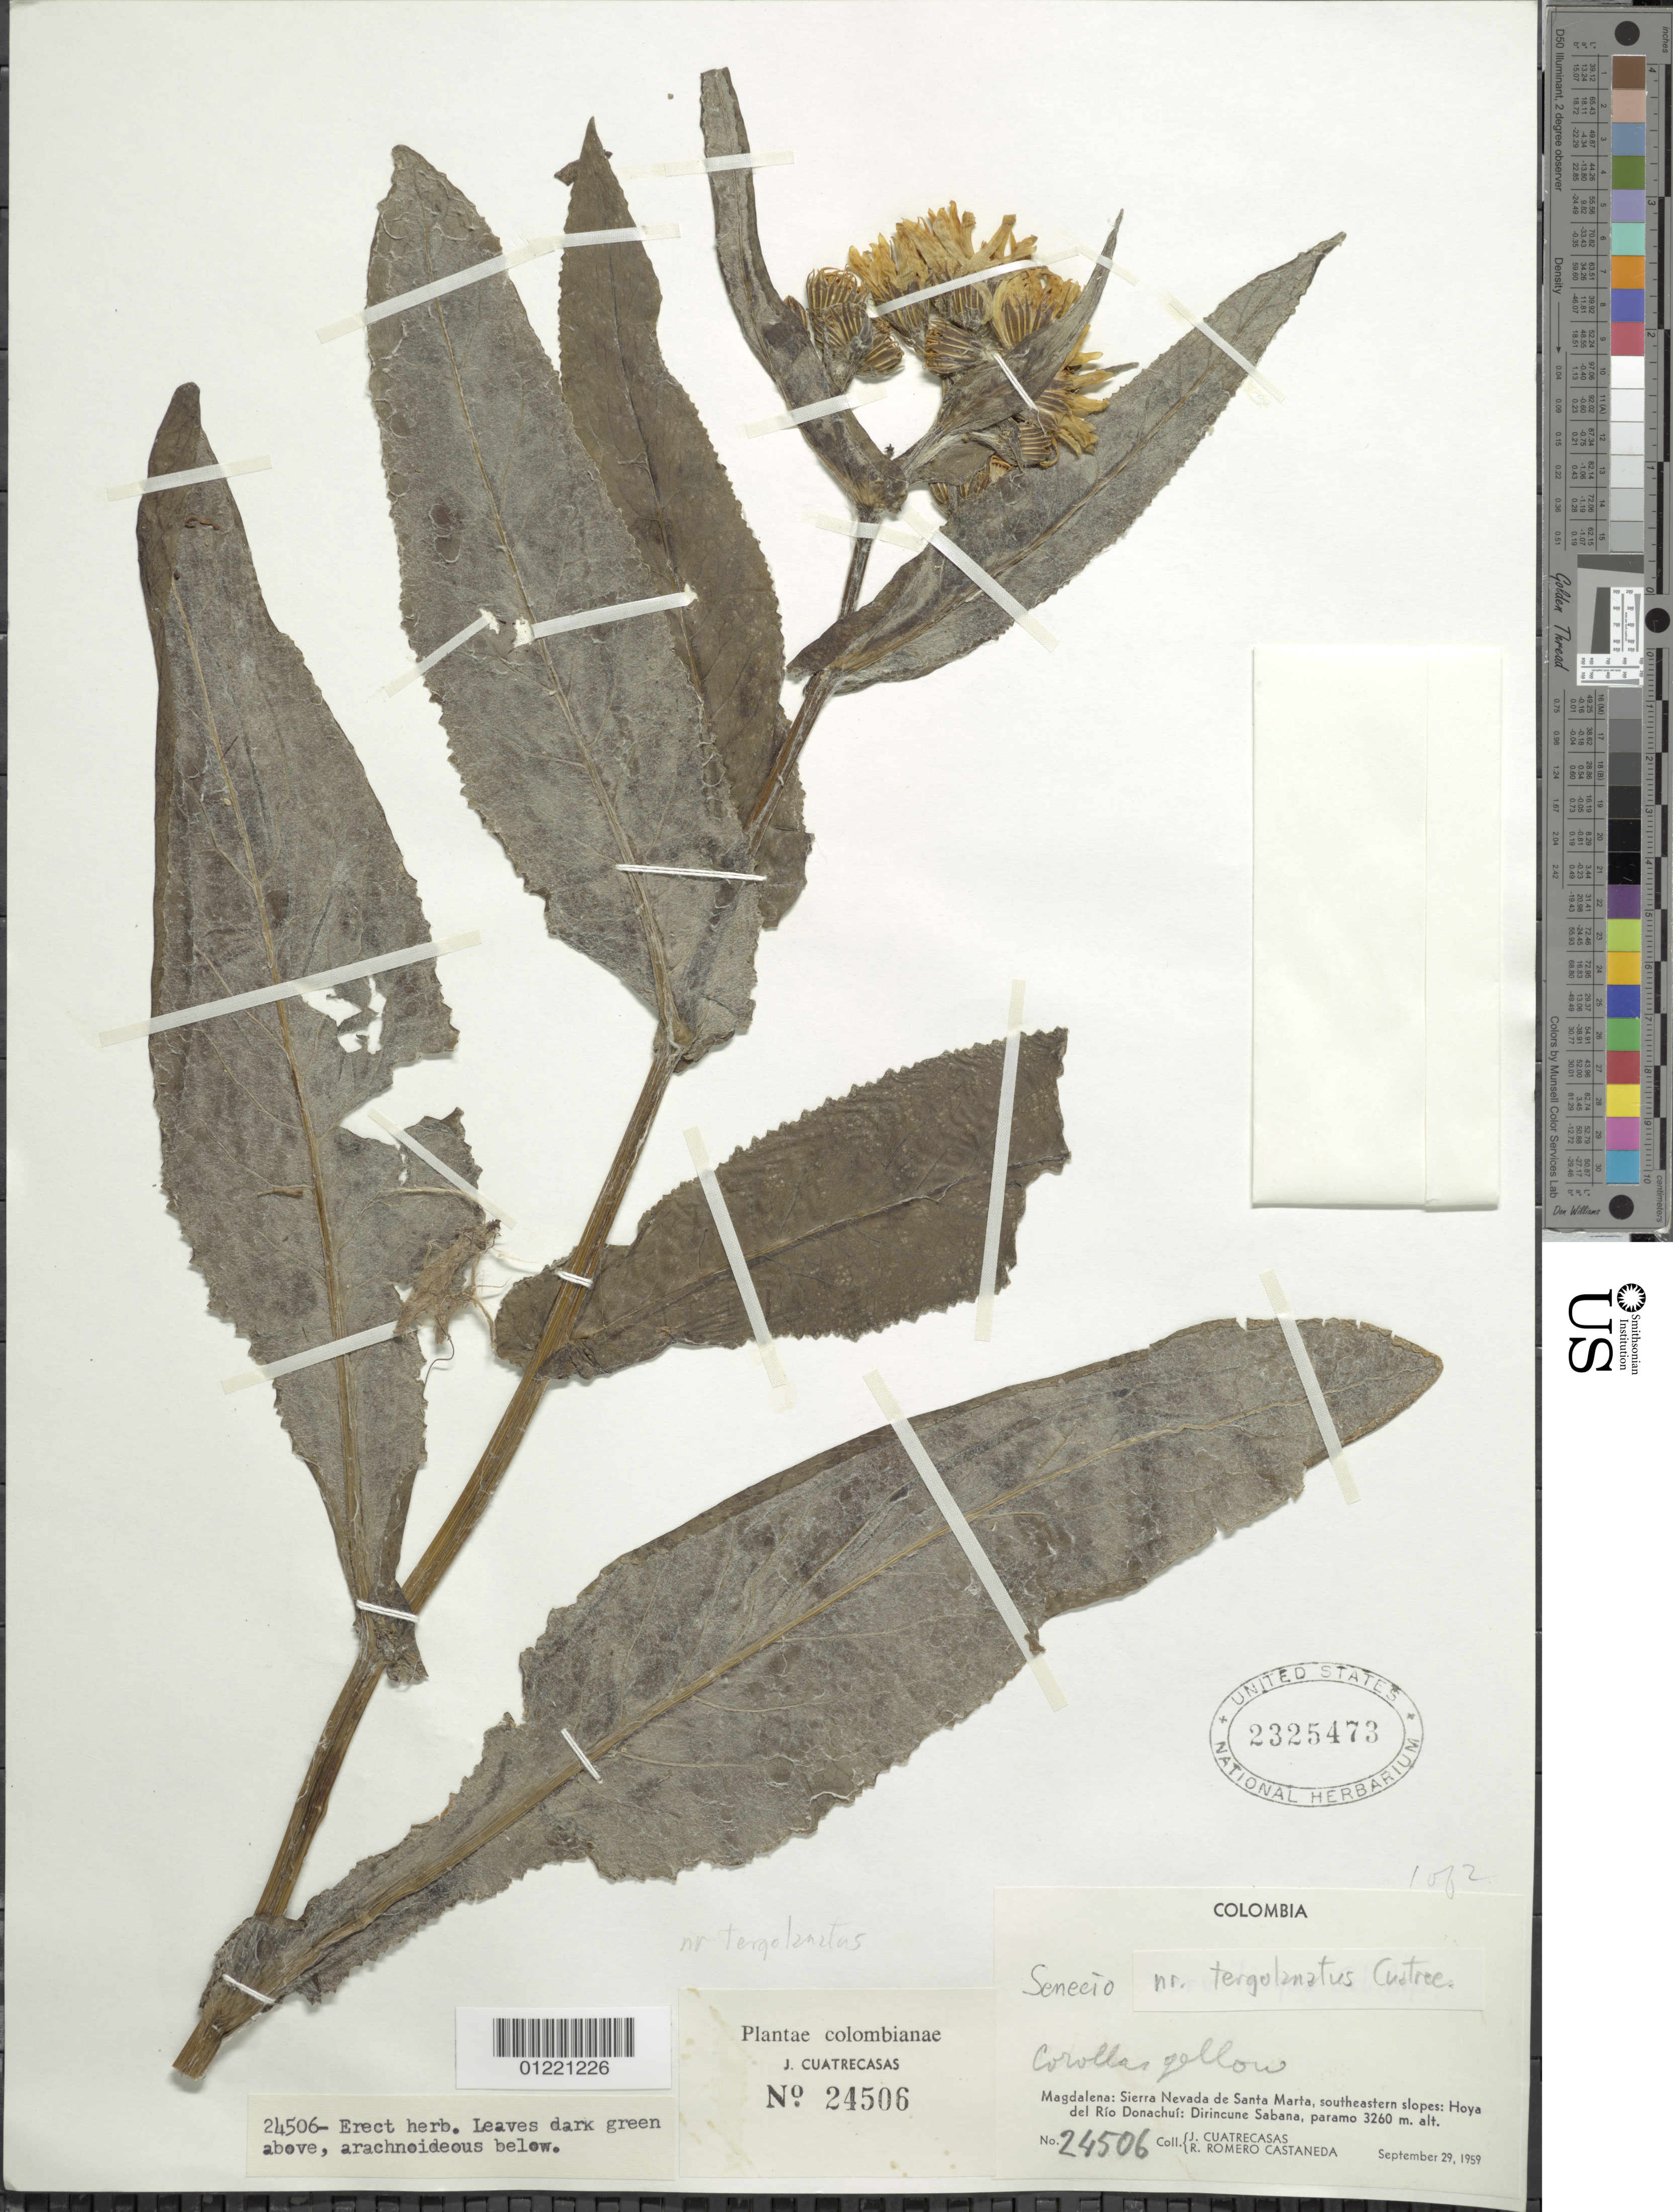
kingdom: Plantae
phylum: Tracheophyta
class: Magnoliopsida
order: Asterales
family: Asteraceae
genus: Senecio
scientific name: Senecio tergolanatus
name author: Cuatrec.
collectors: J. Cuatrecasas & R. Romero Castañeda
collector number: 24506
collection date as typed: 29 Sep 1959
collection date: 1959-09-29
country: Colombia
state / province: Magdalena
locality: Sierra Nevada de Santa Marta, southeastern slopes: Hoya de Río Donachuí: Dirincune Sabana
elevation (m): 3260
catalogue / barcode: US 2325473